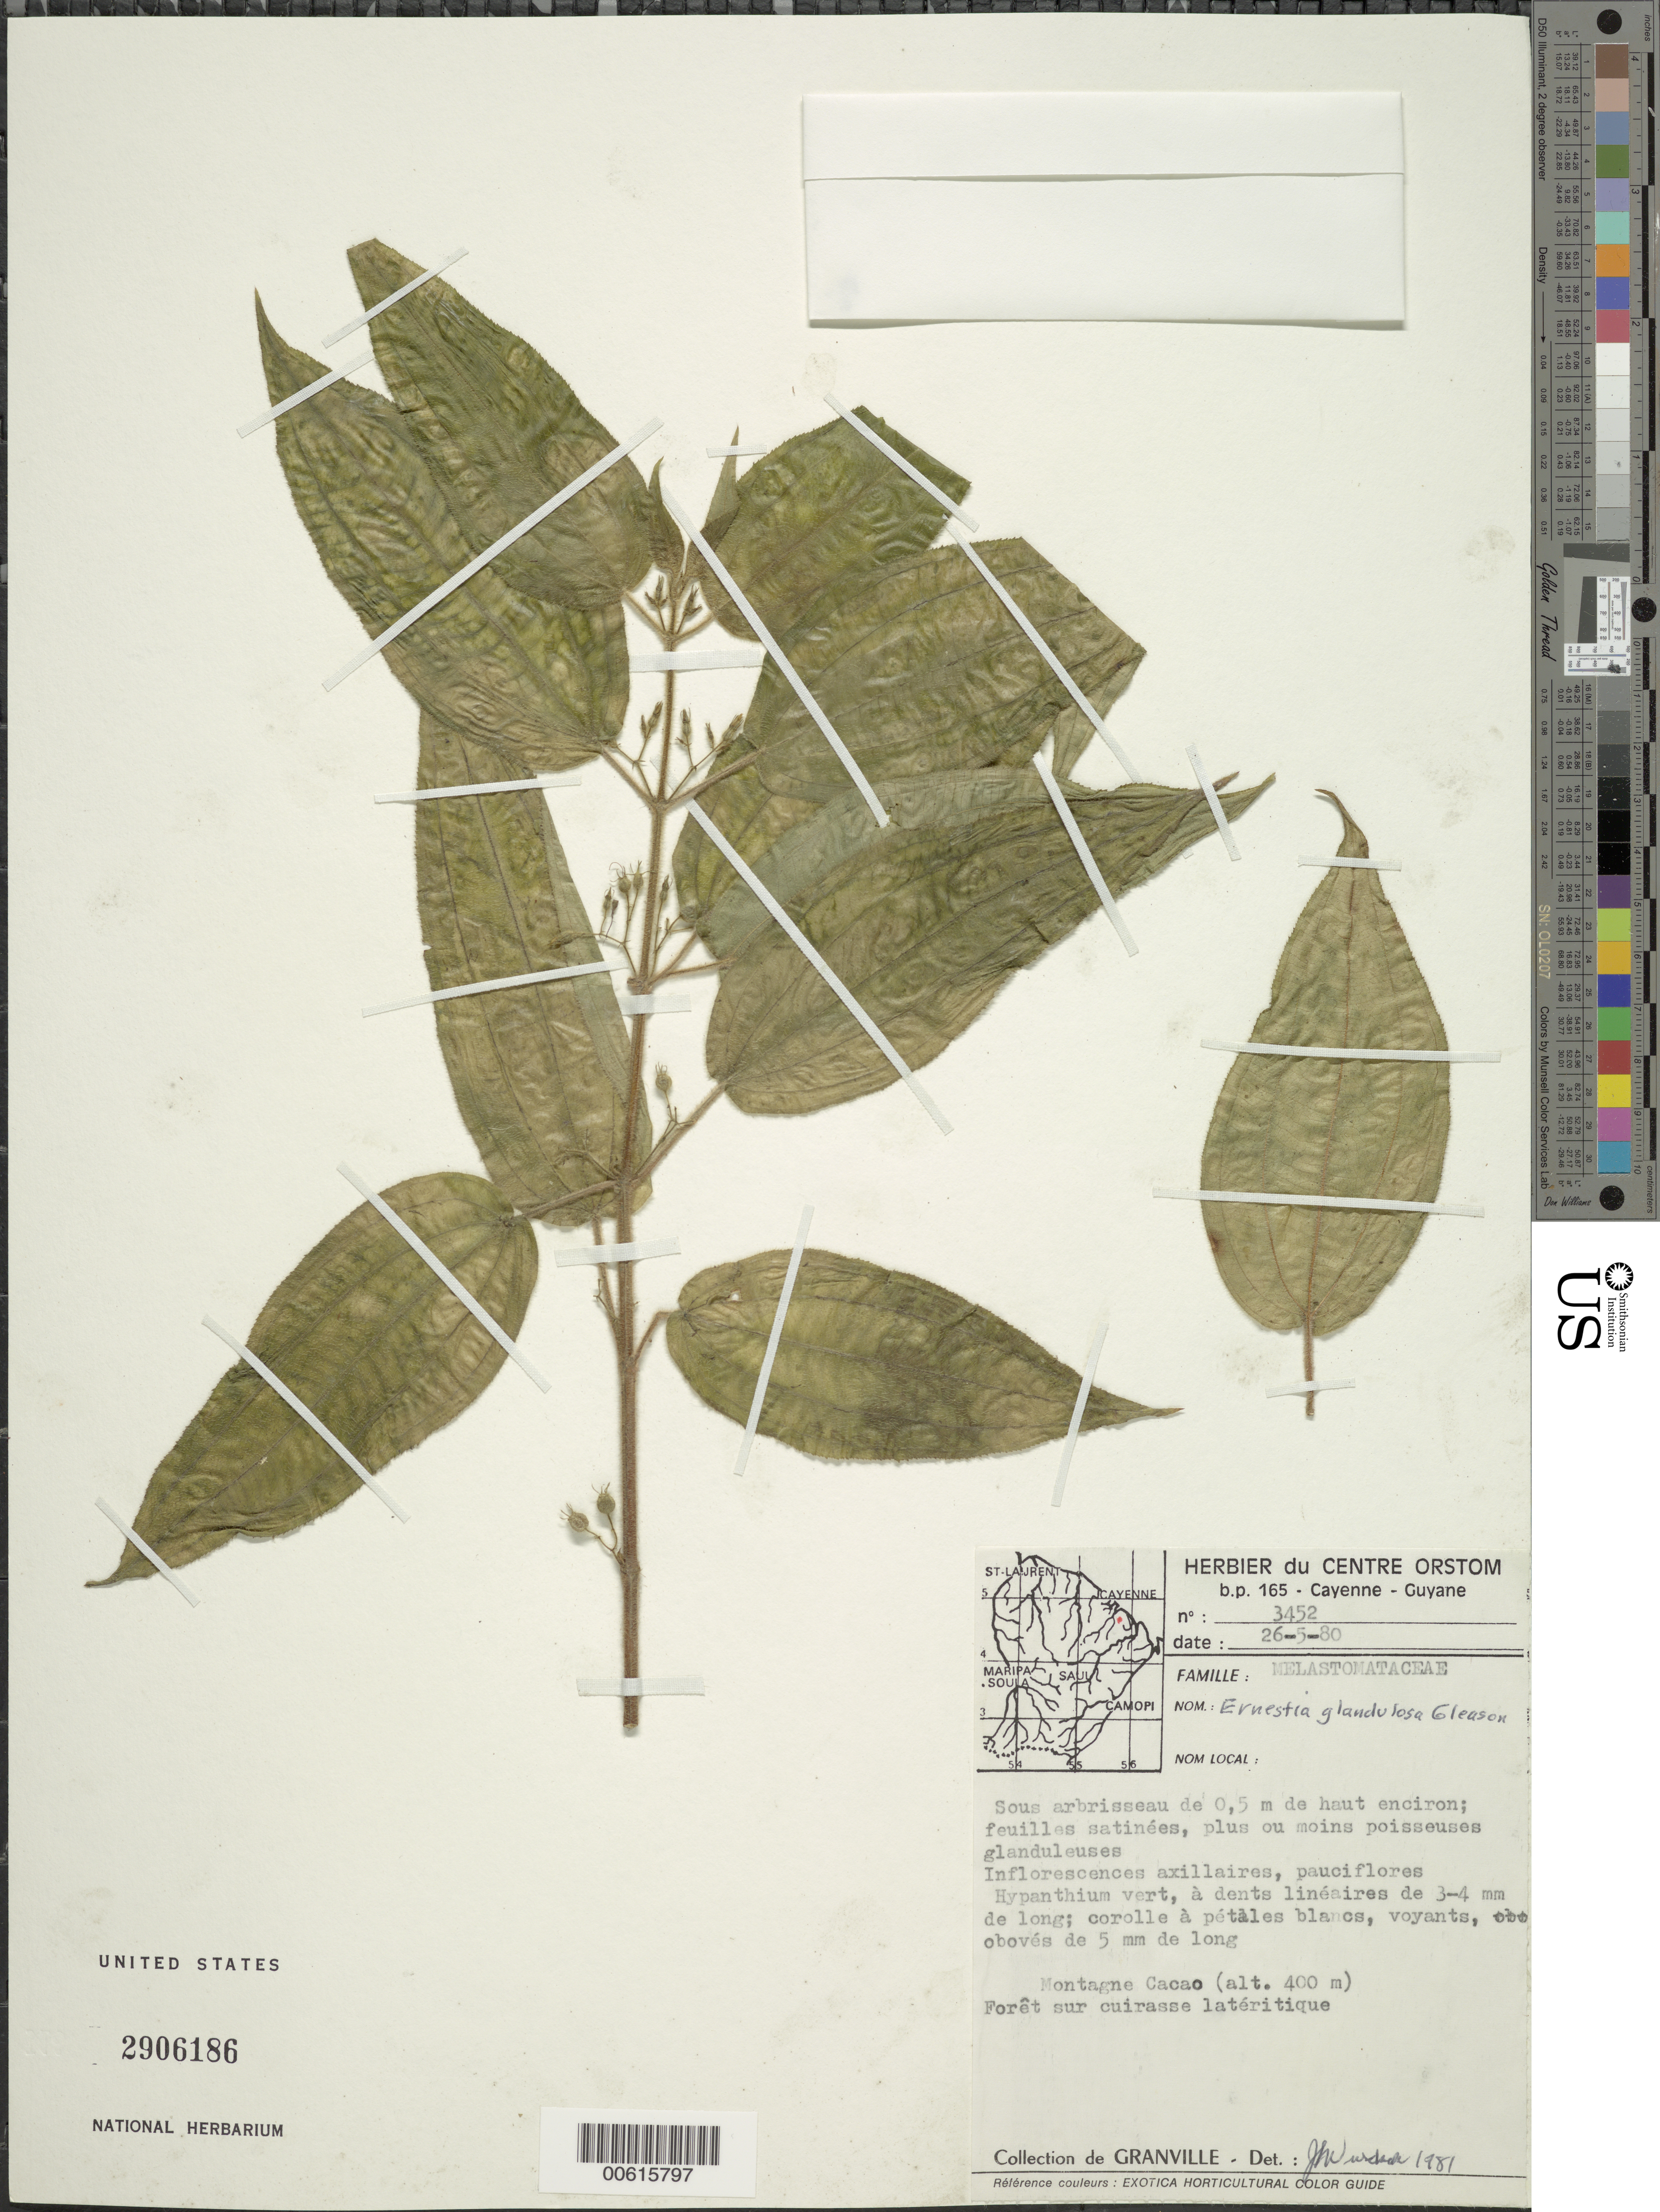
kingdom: Plantae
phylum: Tracheophyta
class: Magnoliopsida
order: Myrtales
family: Melastomataceae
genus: Pseudoernestia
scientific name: Pseudoernestia glandulosa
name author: (Gleason) M.J. Rocha & P.J.F. Guim.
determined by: Nunes da Silva, Diego, (RB), Jardim Botanico do Rio de Janeiro - Herbario (BRAZIL)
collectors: J.-J. de Granville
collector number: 3452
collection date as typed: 26-May-80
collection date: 1980-05-26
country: French Guiana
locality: Montagne Cacao, Bassin de la Comté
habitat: Foret sur cuirasse lateritique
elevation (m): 400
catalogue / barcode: US 2906186